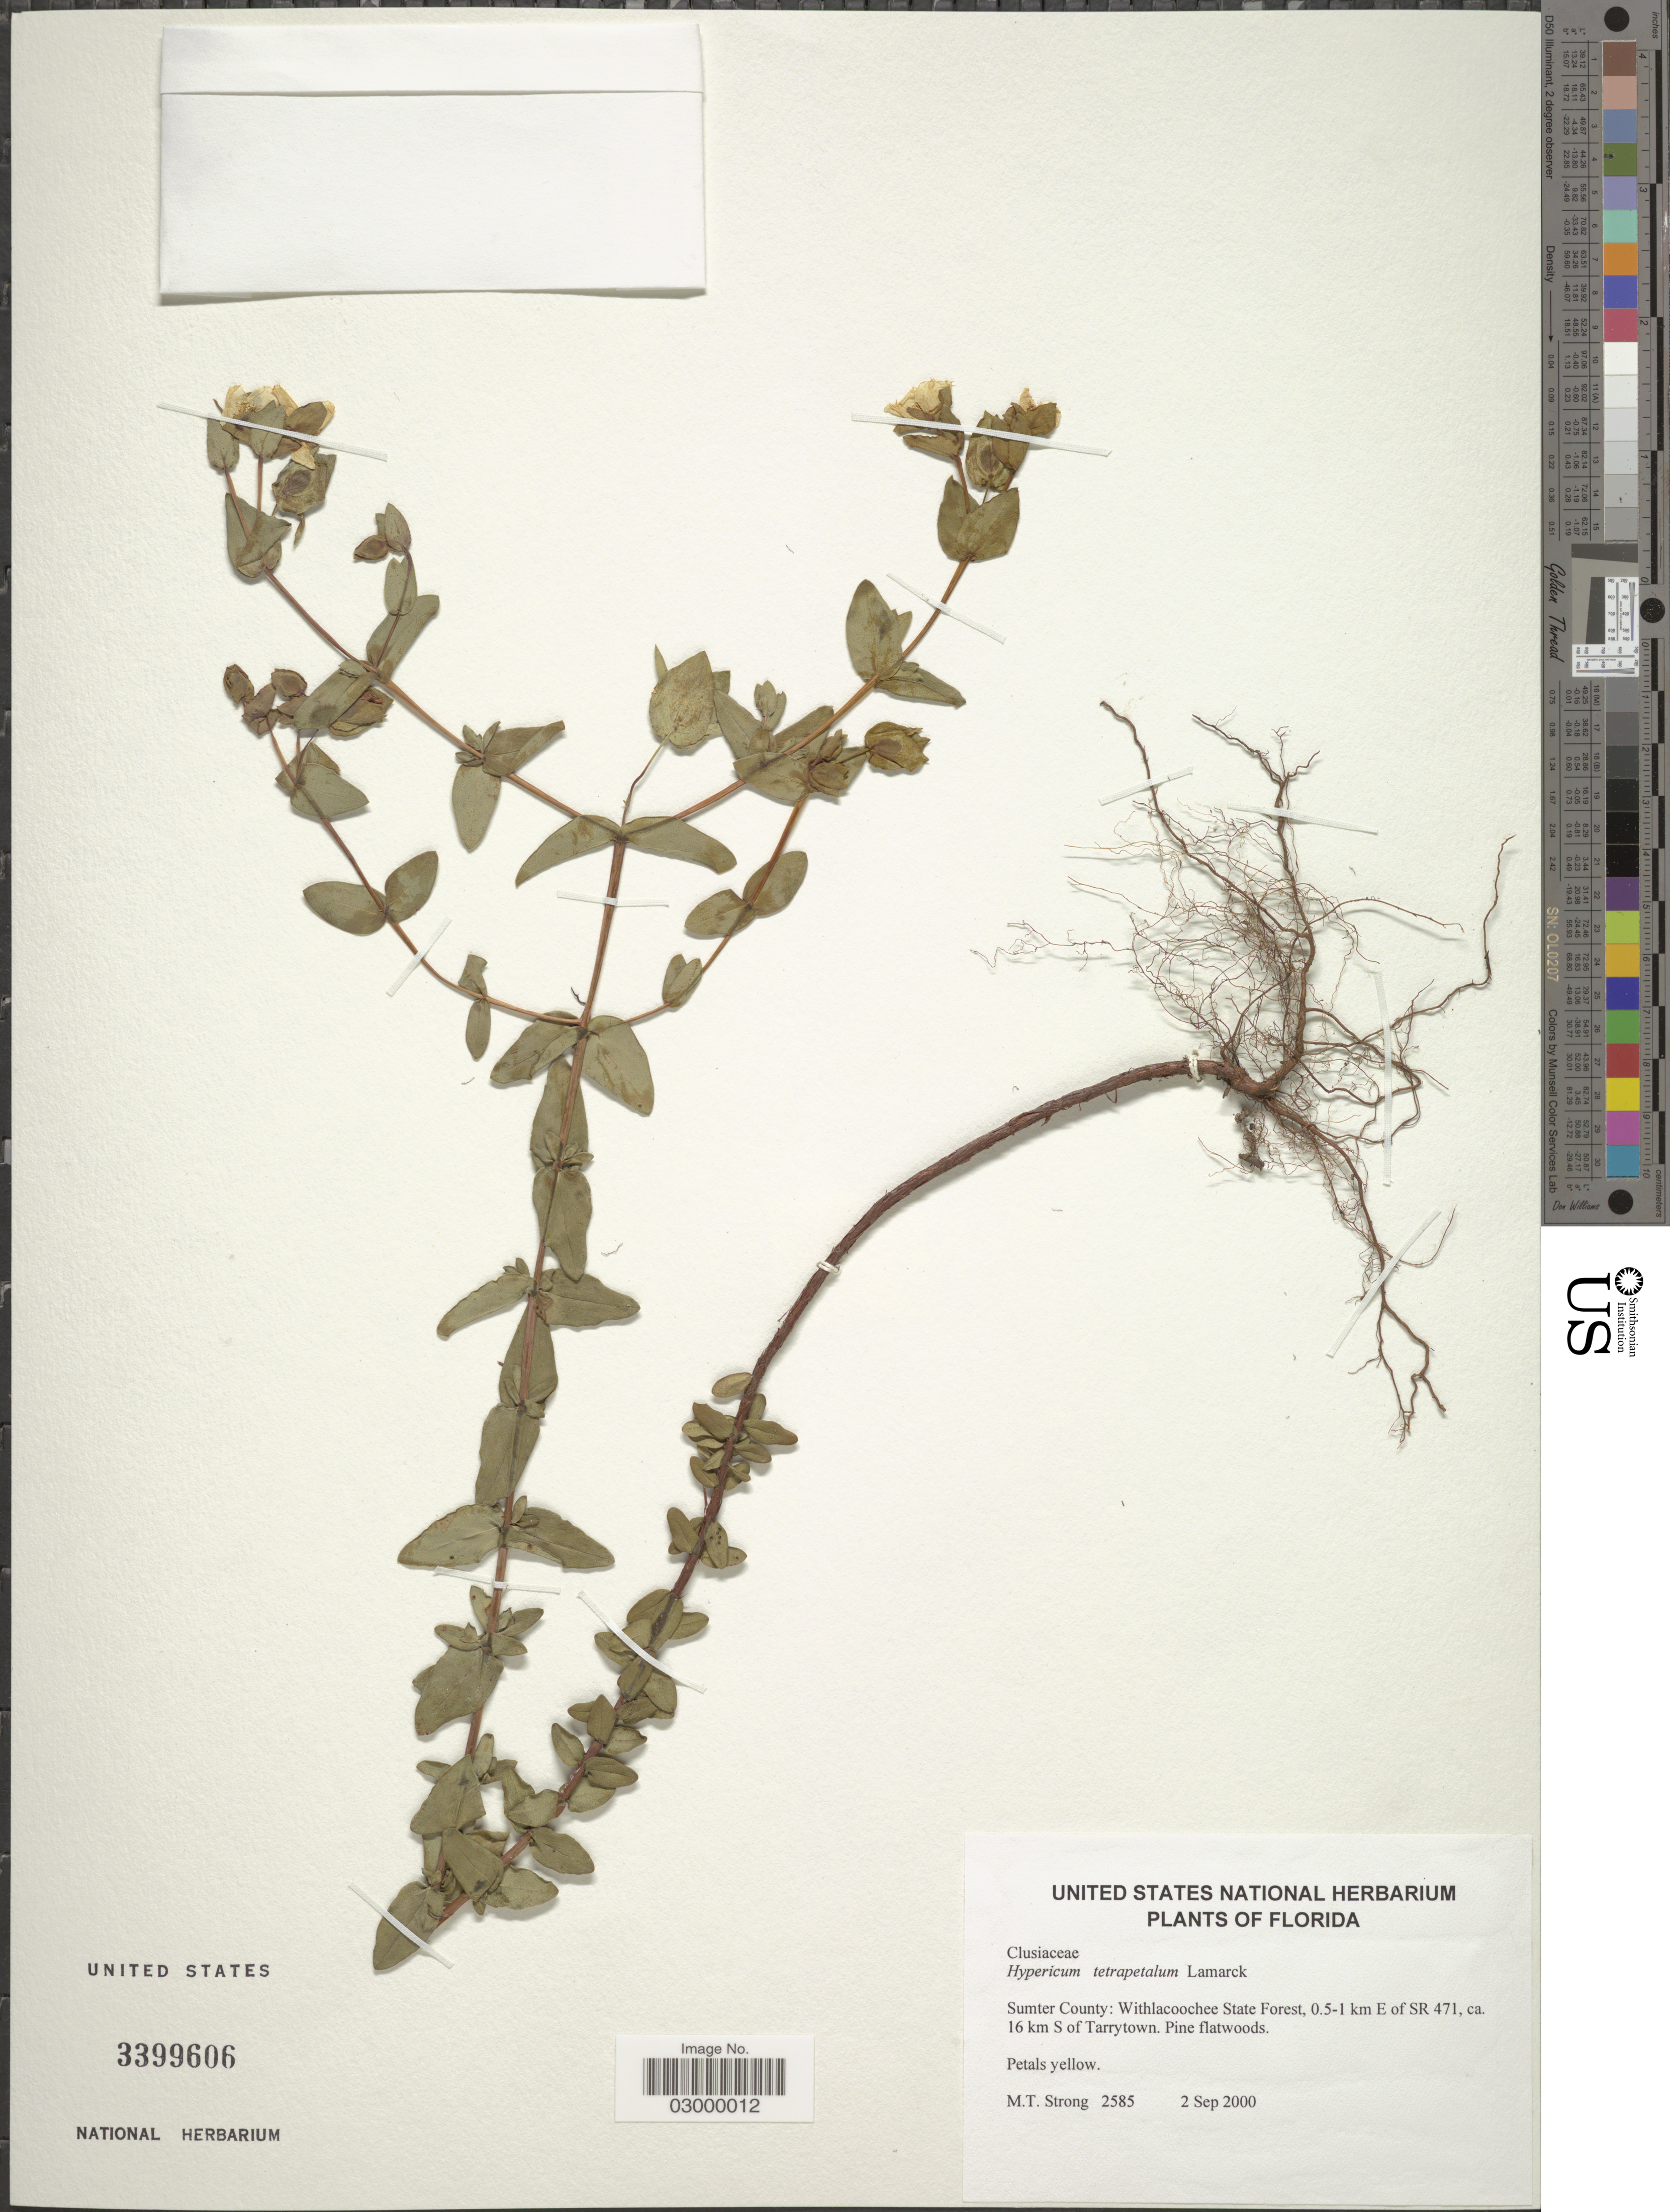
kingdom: Plantae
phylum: Tracheophyta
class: Magnoliopsida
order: Malpighiales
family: Hypericaceae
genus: Hypericum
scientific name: Hypericum tetrapetalum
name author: Lam.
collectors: M. T. Strong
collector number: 2585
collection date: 2000-09-02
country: United States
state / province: Florida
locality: Sumter County: Withlacoochee State Forest, 0.5-1 km E of SR 471, ca. 16 km S of Tarrytown.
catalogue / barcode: US 3399606